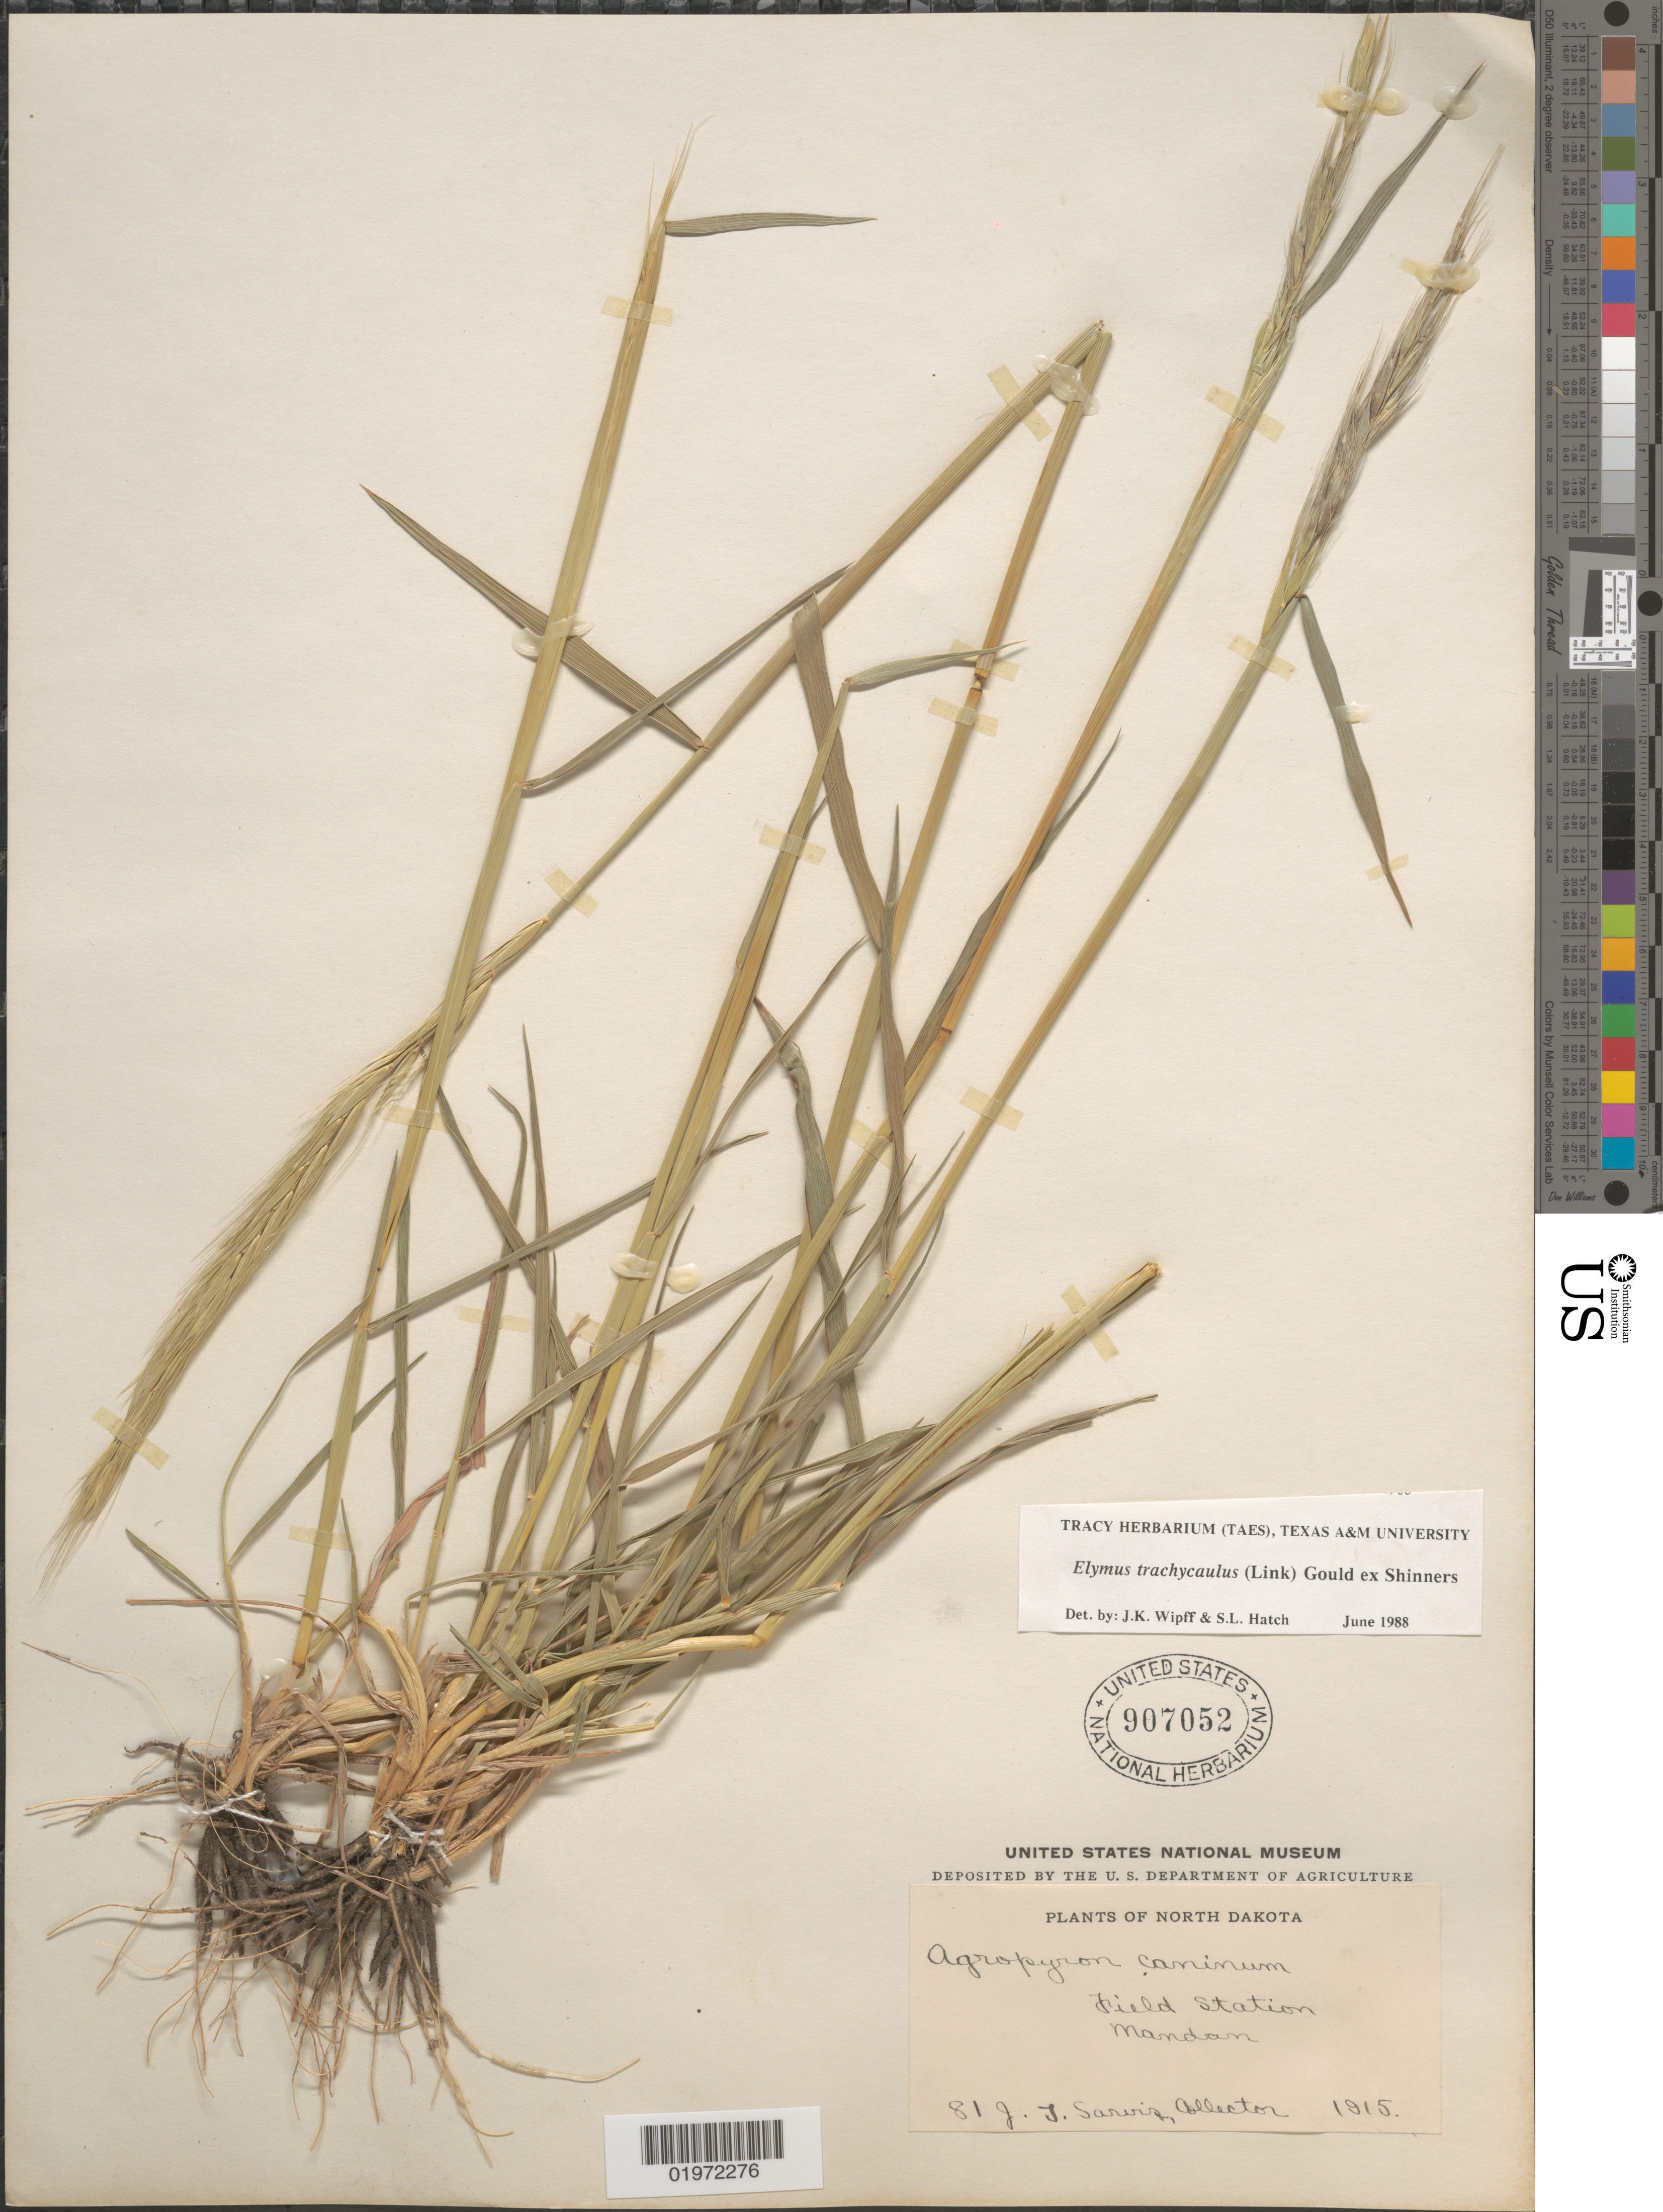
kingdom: Plantae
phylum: Tracheophyta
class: Liliopsida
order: Poales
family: Poaceae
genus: Elymus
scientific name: Elymus trachycaulus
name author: (Link) Gould ex Shinners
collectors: J. Sarvis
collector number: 81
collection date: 1915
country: United States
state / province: North Dakota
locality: Field Station. Mandan.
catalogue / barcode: US 907052